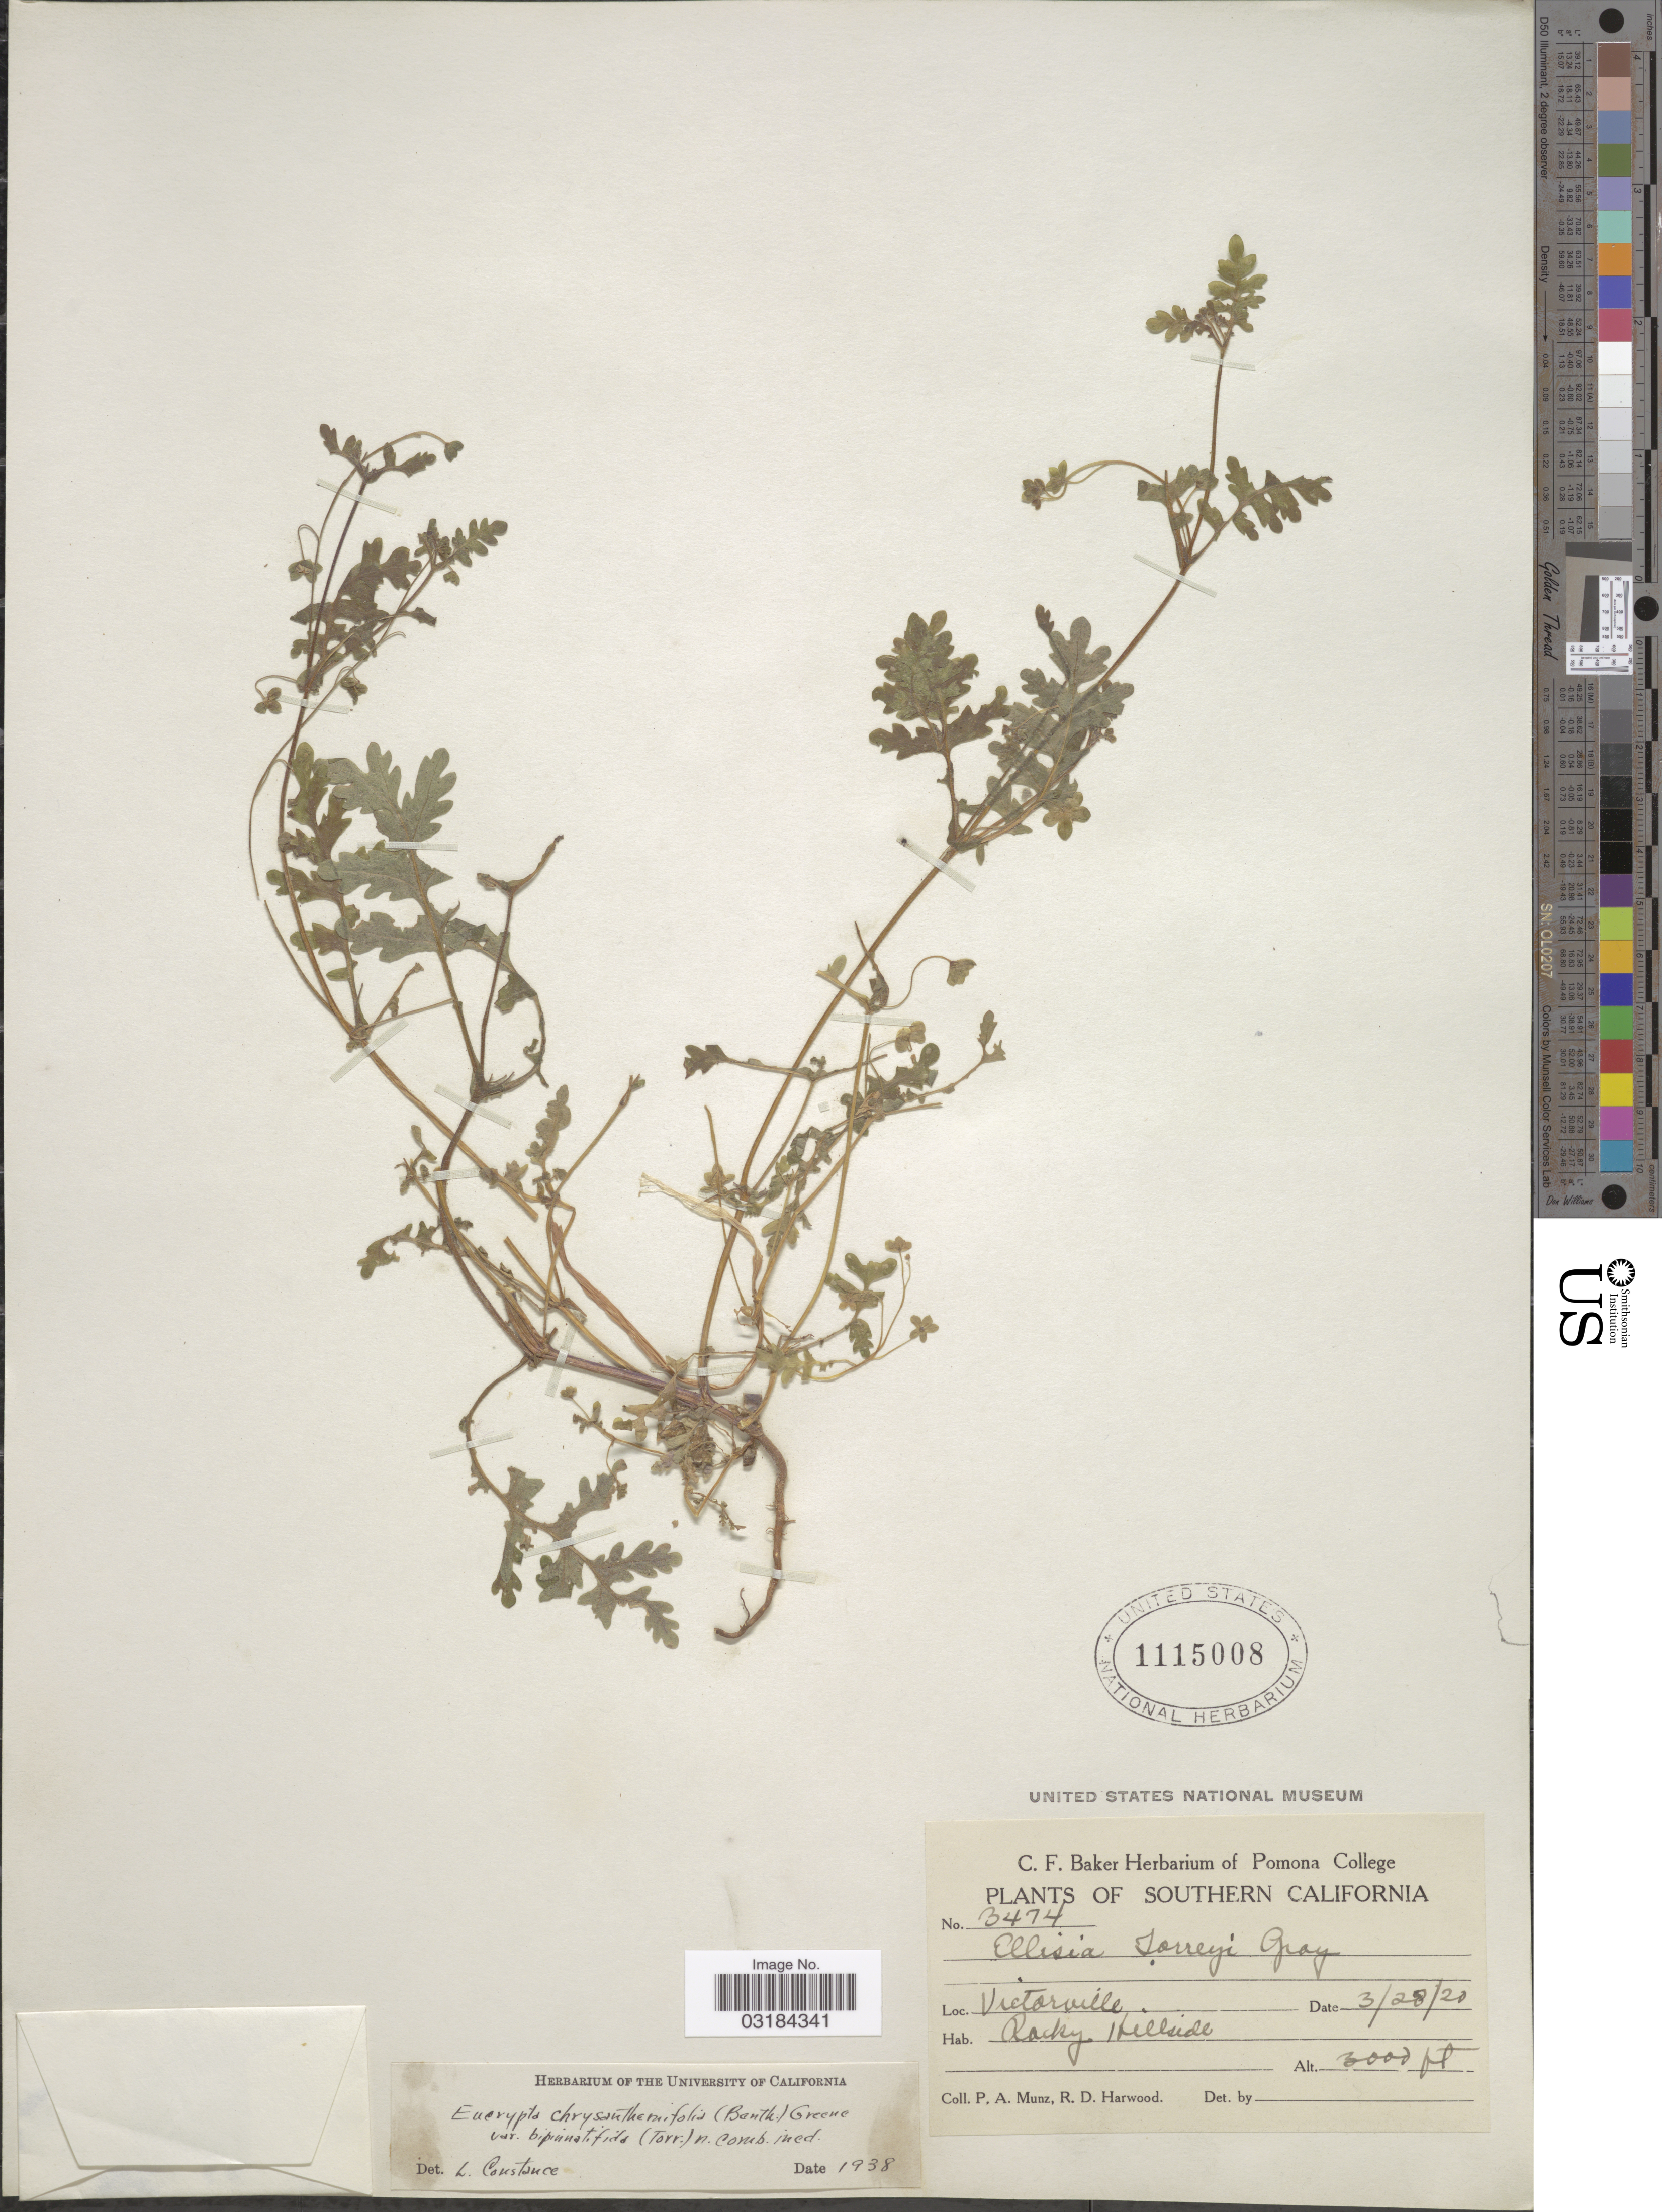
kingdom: Plantae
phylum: Tracheophyta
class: Magnoliopsida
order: Boraginales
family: Hydrophyllaceae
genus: Eucrypta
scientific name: Eucrypta chrysanthemifolia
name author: (Benth.) Greene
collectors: P. A. Munz & R. Harwood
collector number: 3474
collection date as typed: Transcribed d/m/y: 28/3/20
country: United States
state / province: California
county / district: San Barnadino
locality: Southern California. Victorville, Rocky Hillside.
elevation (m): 914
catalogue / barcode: US 1115008